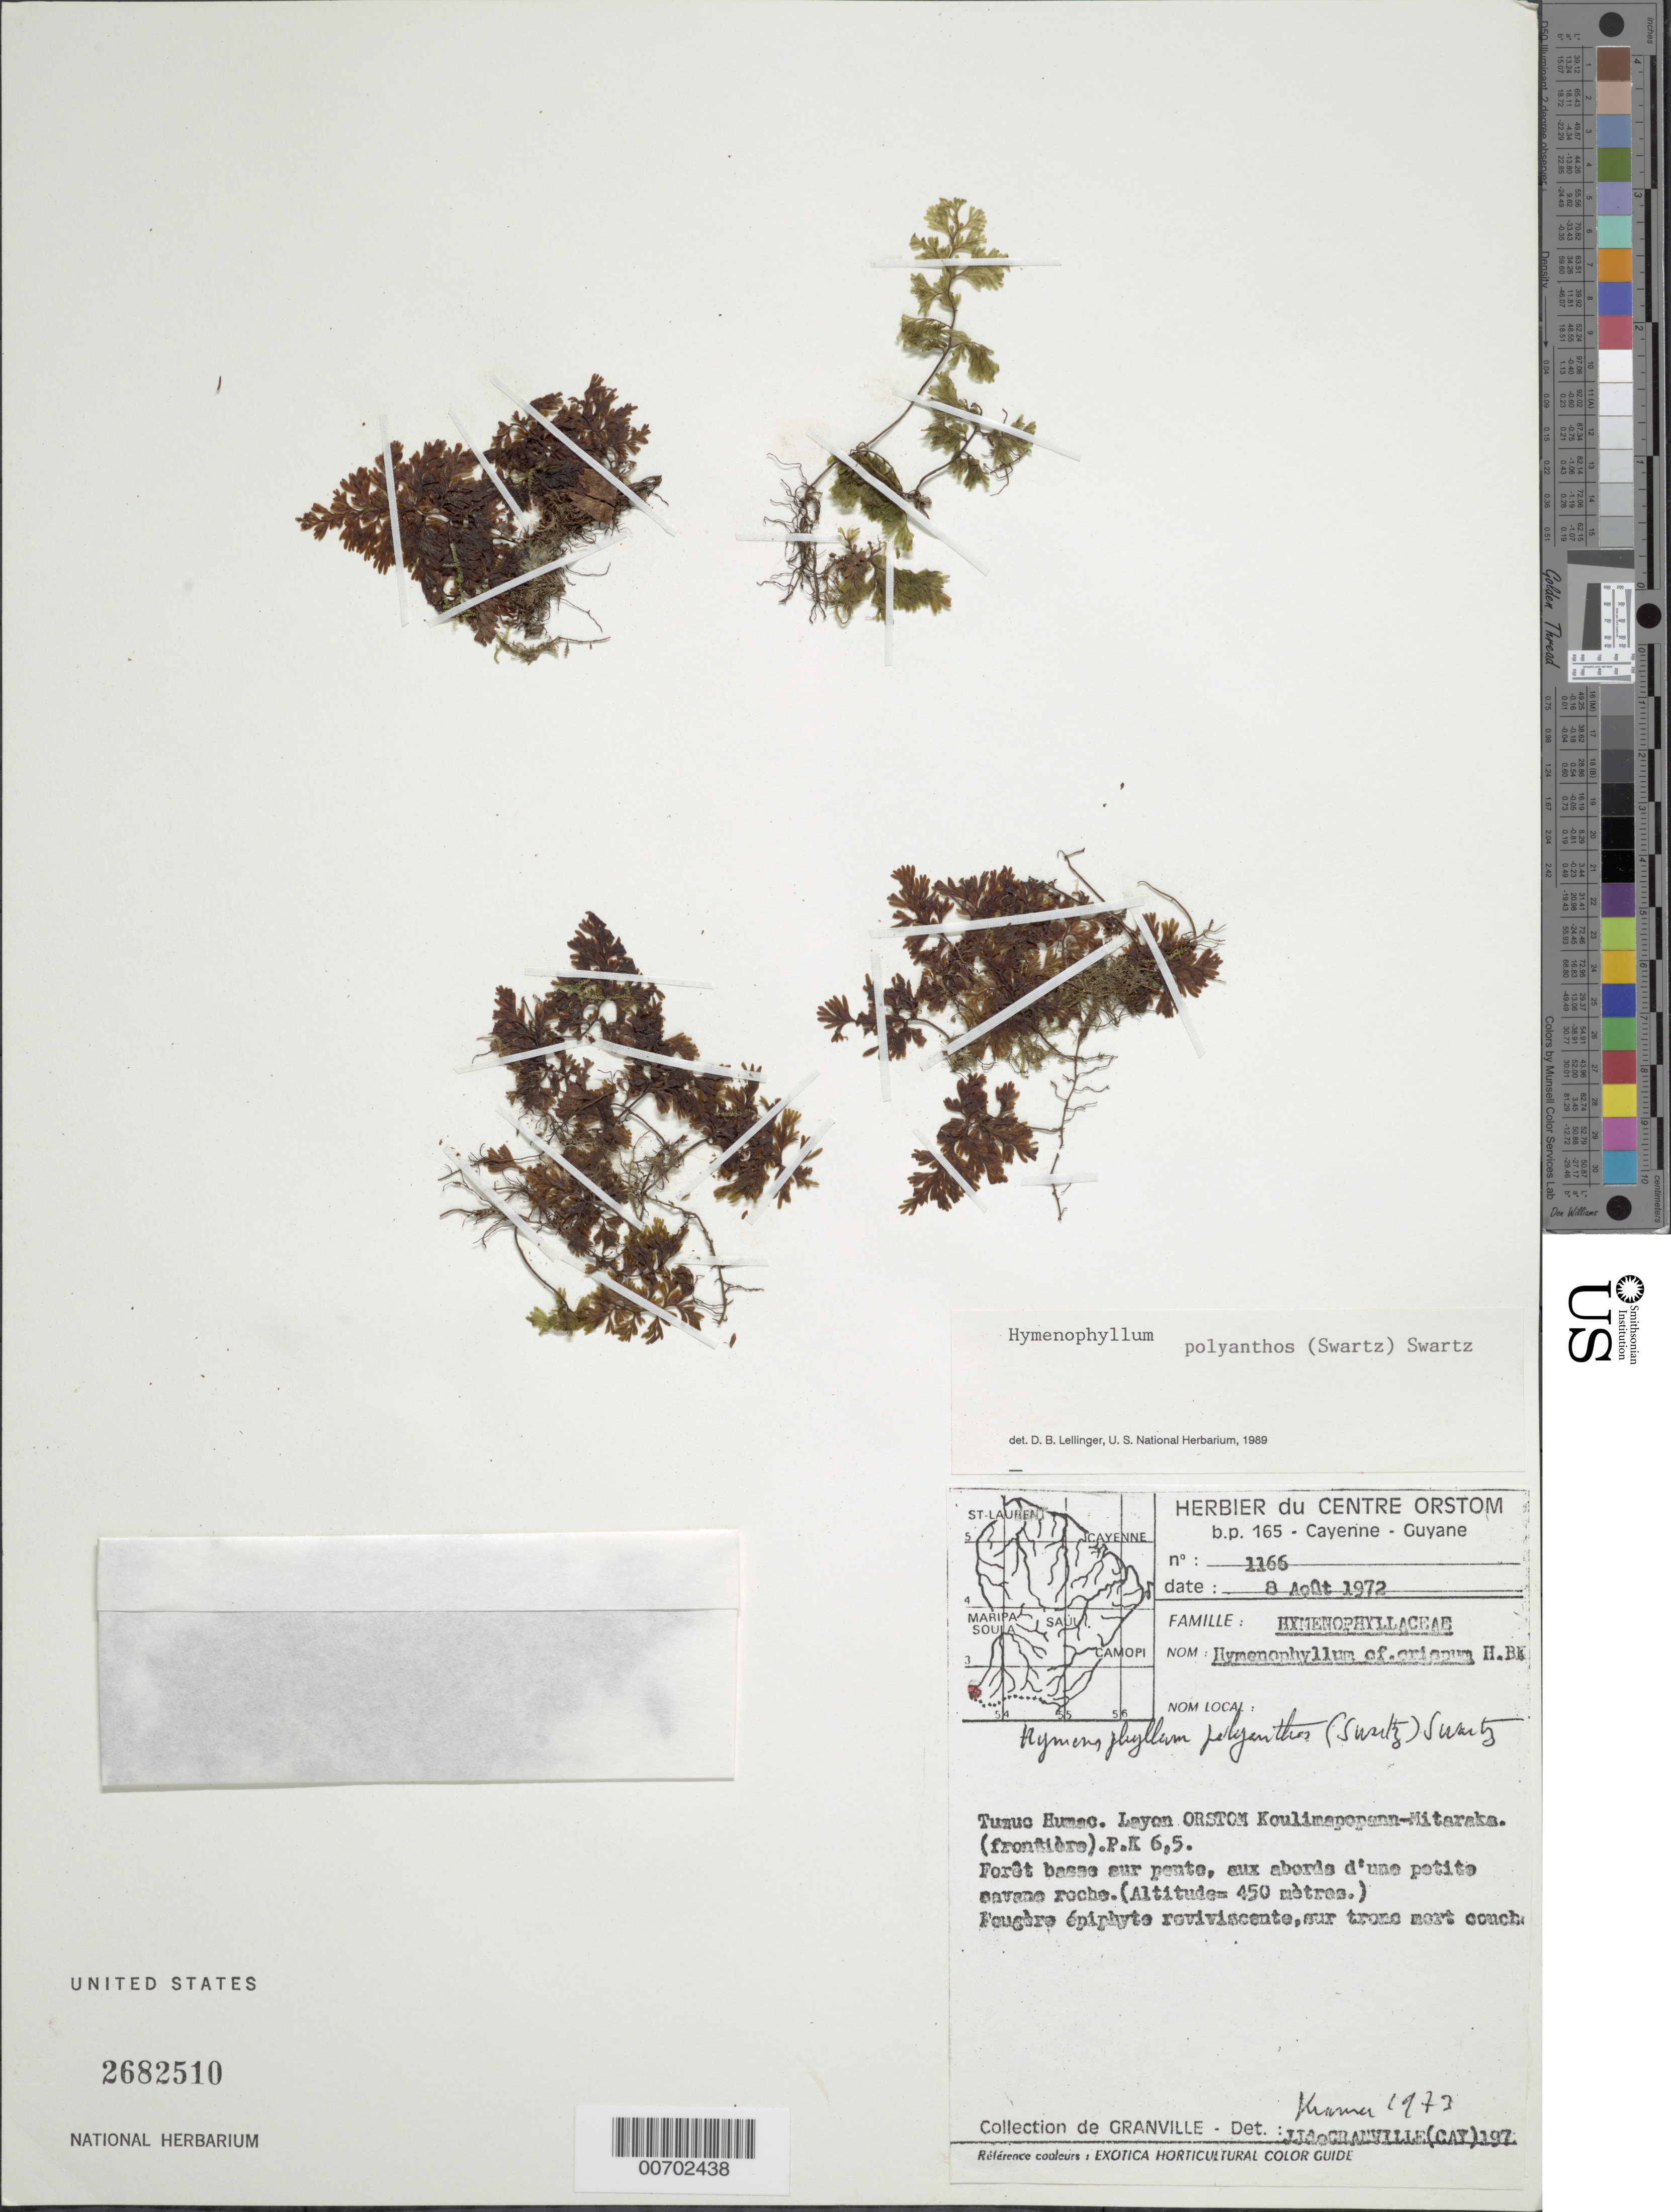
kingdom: Plantae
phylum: Tracheophyta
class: Polypodiopsida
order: Hymenophyllales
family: Hymenophyllaceae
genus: Hymenophyllum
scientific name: Hymenophyllum polyanthos var. polyanthos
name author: (Sw.) Sw.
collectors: J.-J. de Granville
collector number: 1166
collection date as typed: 8-Aug-72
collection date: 1972-08-08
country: French Guiana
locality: Tumuc-Humac, ORSTOM Koulimapopann-Mitaraka, PK 6.5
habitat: Low slope forest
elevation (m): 450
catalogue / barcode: US 2682510